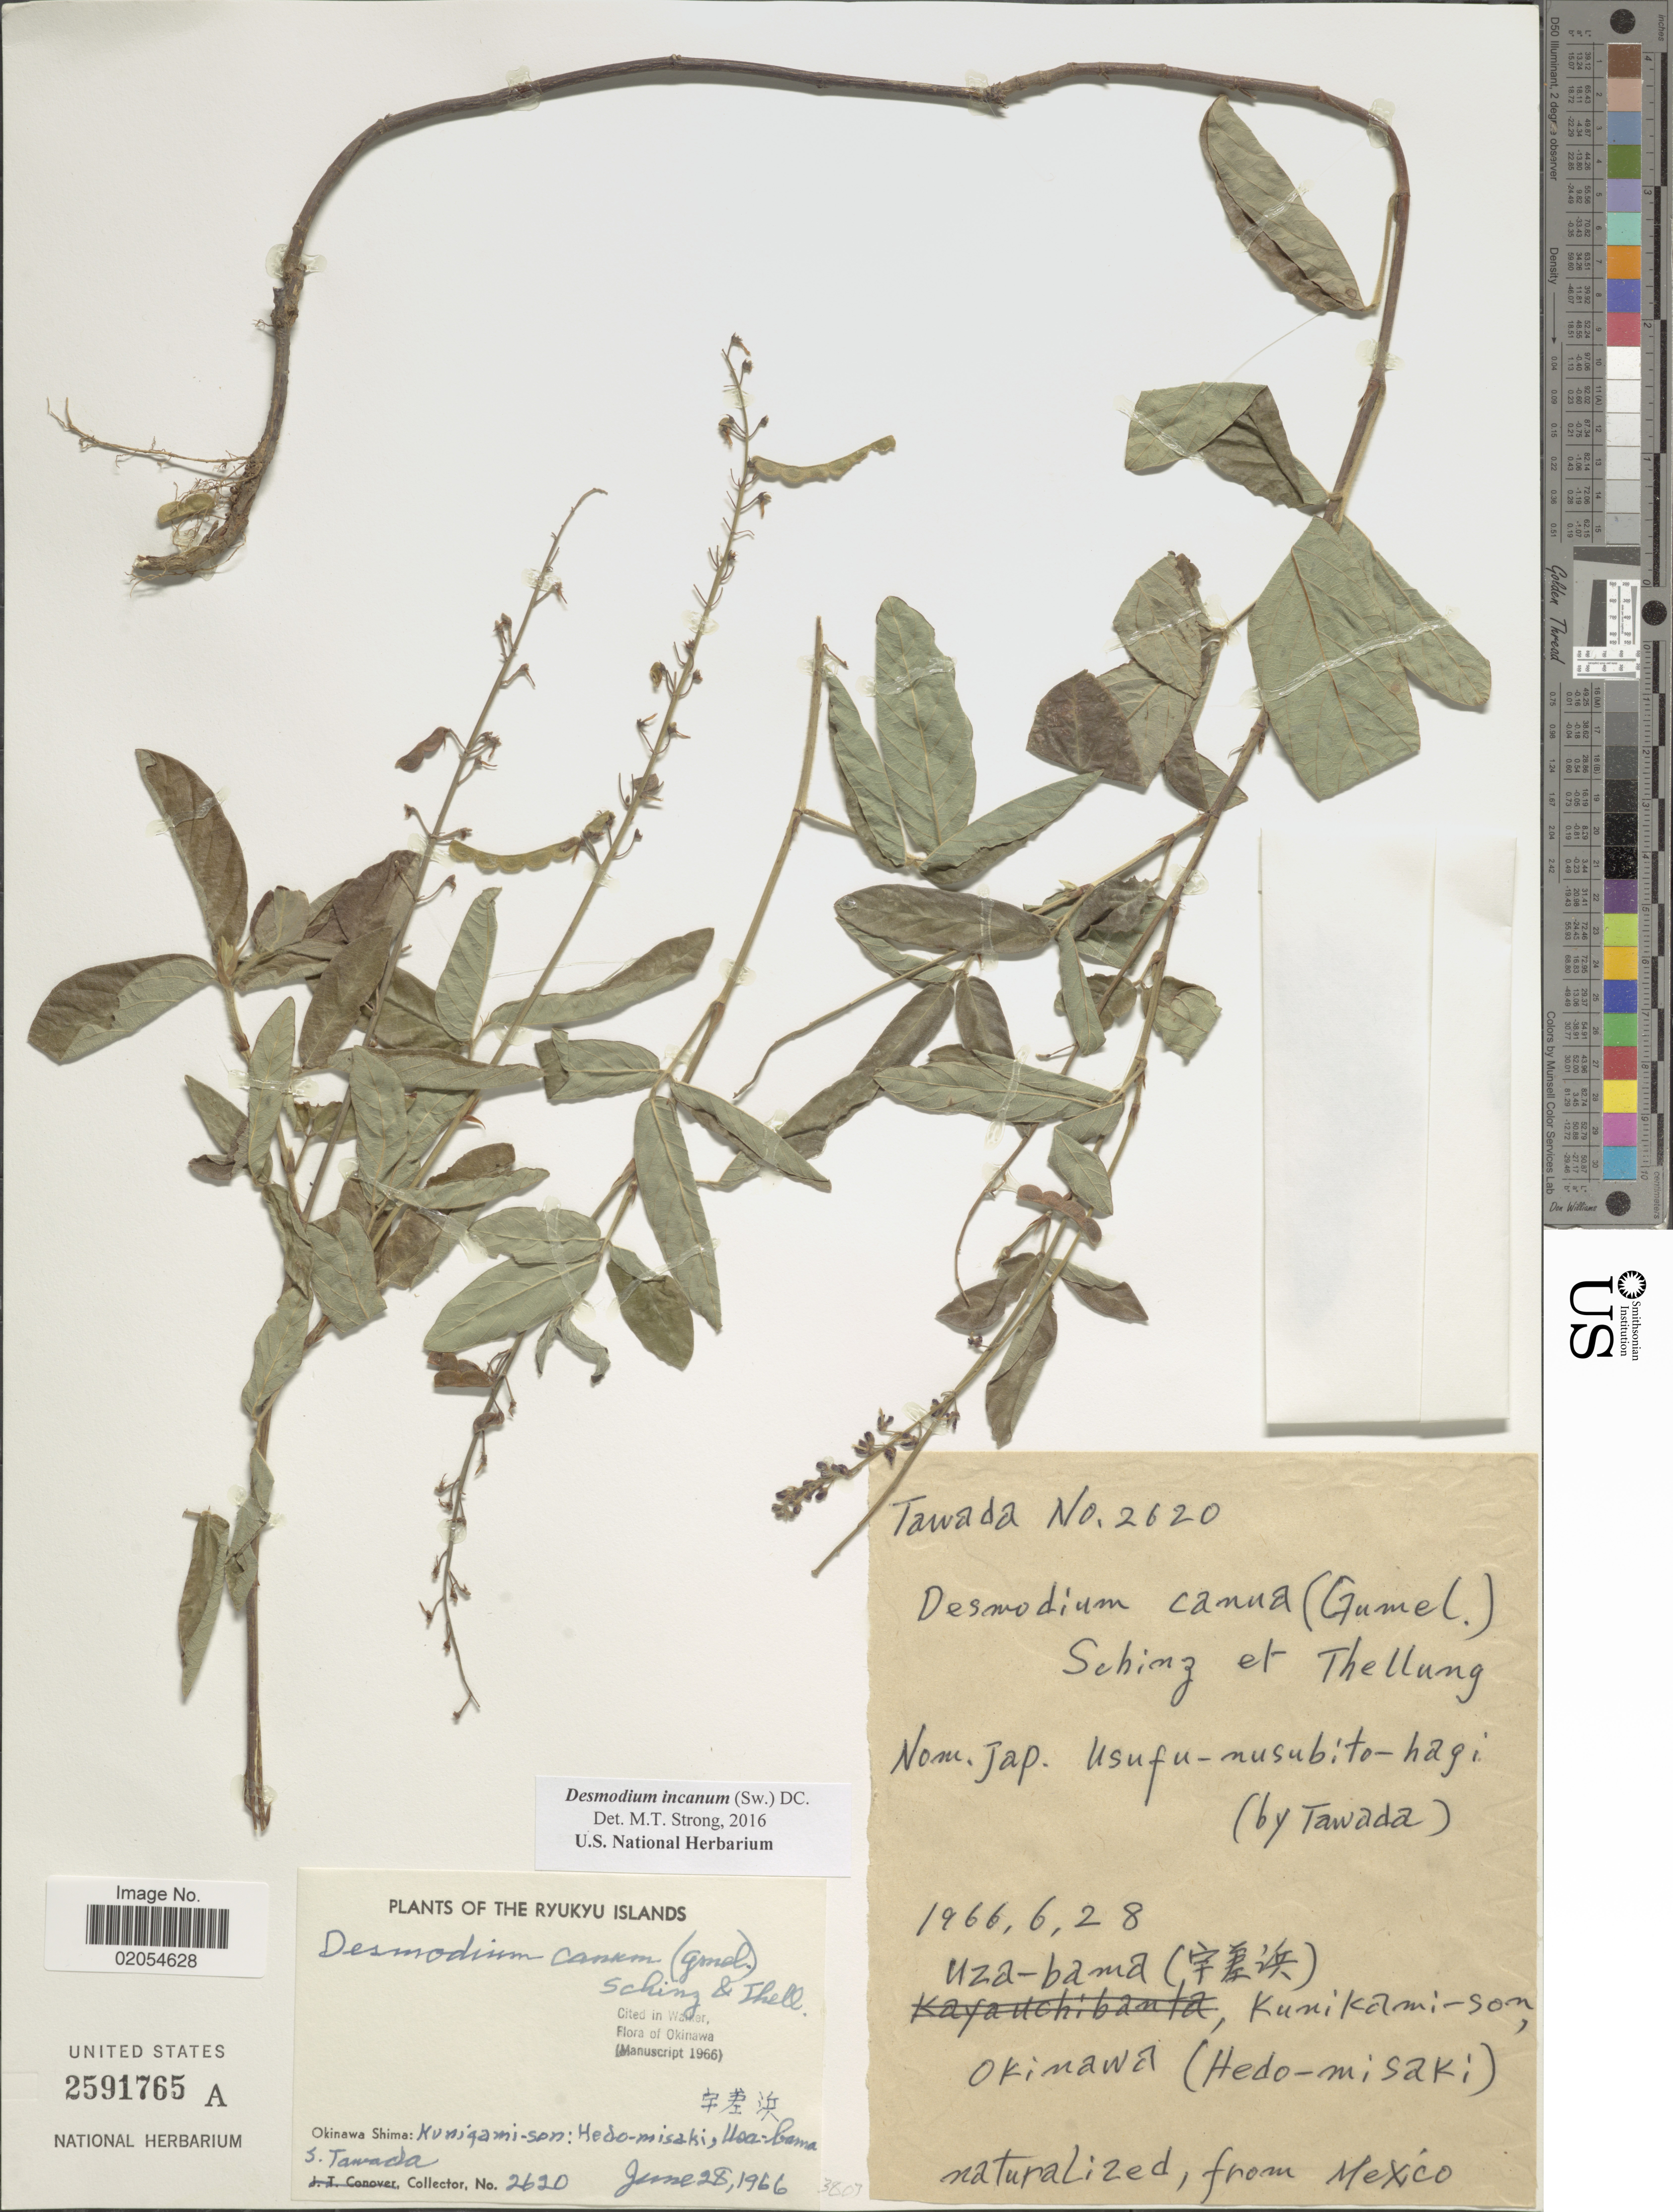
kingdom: Plantae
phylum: Tracheophyta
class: Magnoliopsida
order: Fabales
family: Fabaceae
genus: Desmodium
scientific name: Desmodium incanum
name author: (Sw.) DC.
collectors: S. Tawada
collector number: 2620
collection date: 1966-06-28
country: Japan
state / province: Okinawa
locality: Ryukyu Islands. Okinawa Shima: Kunigami-san: Hedo-misaki, Hsa-bama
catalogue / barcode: US 2591765A